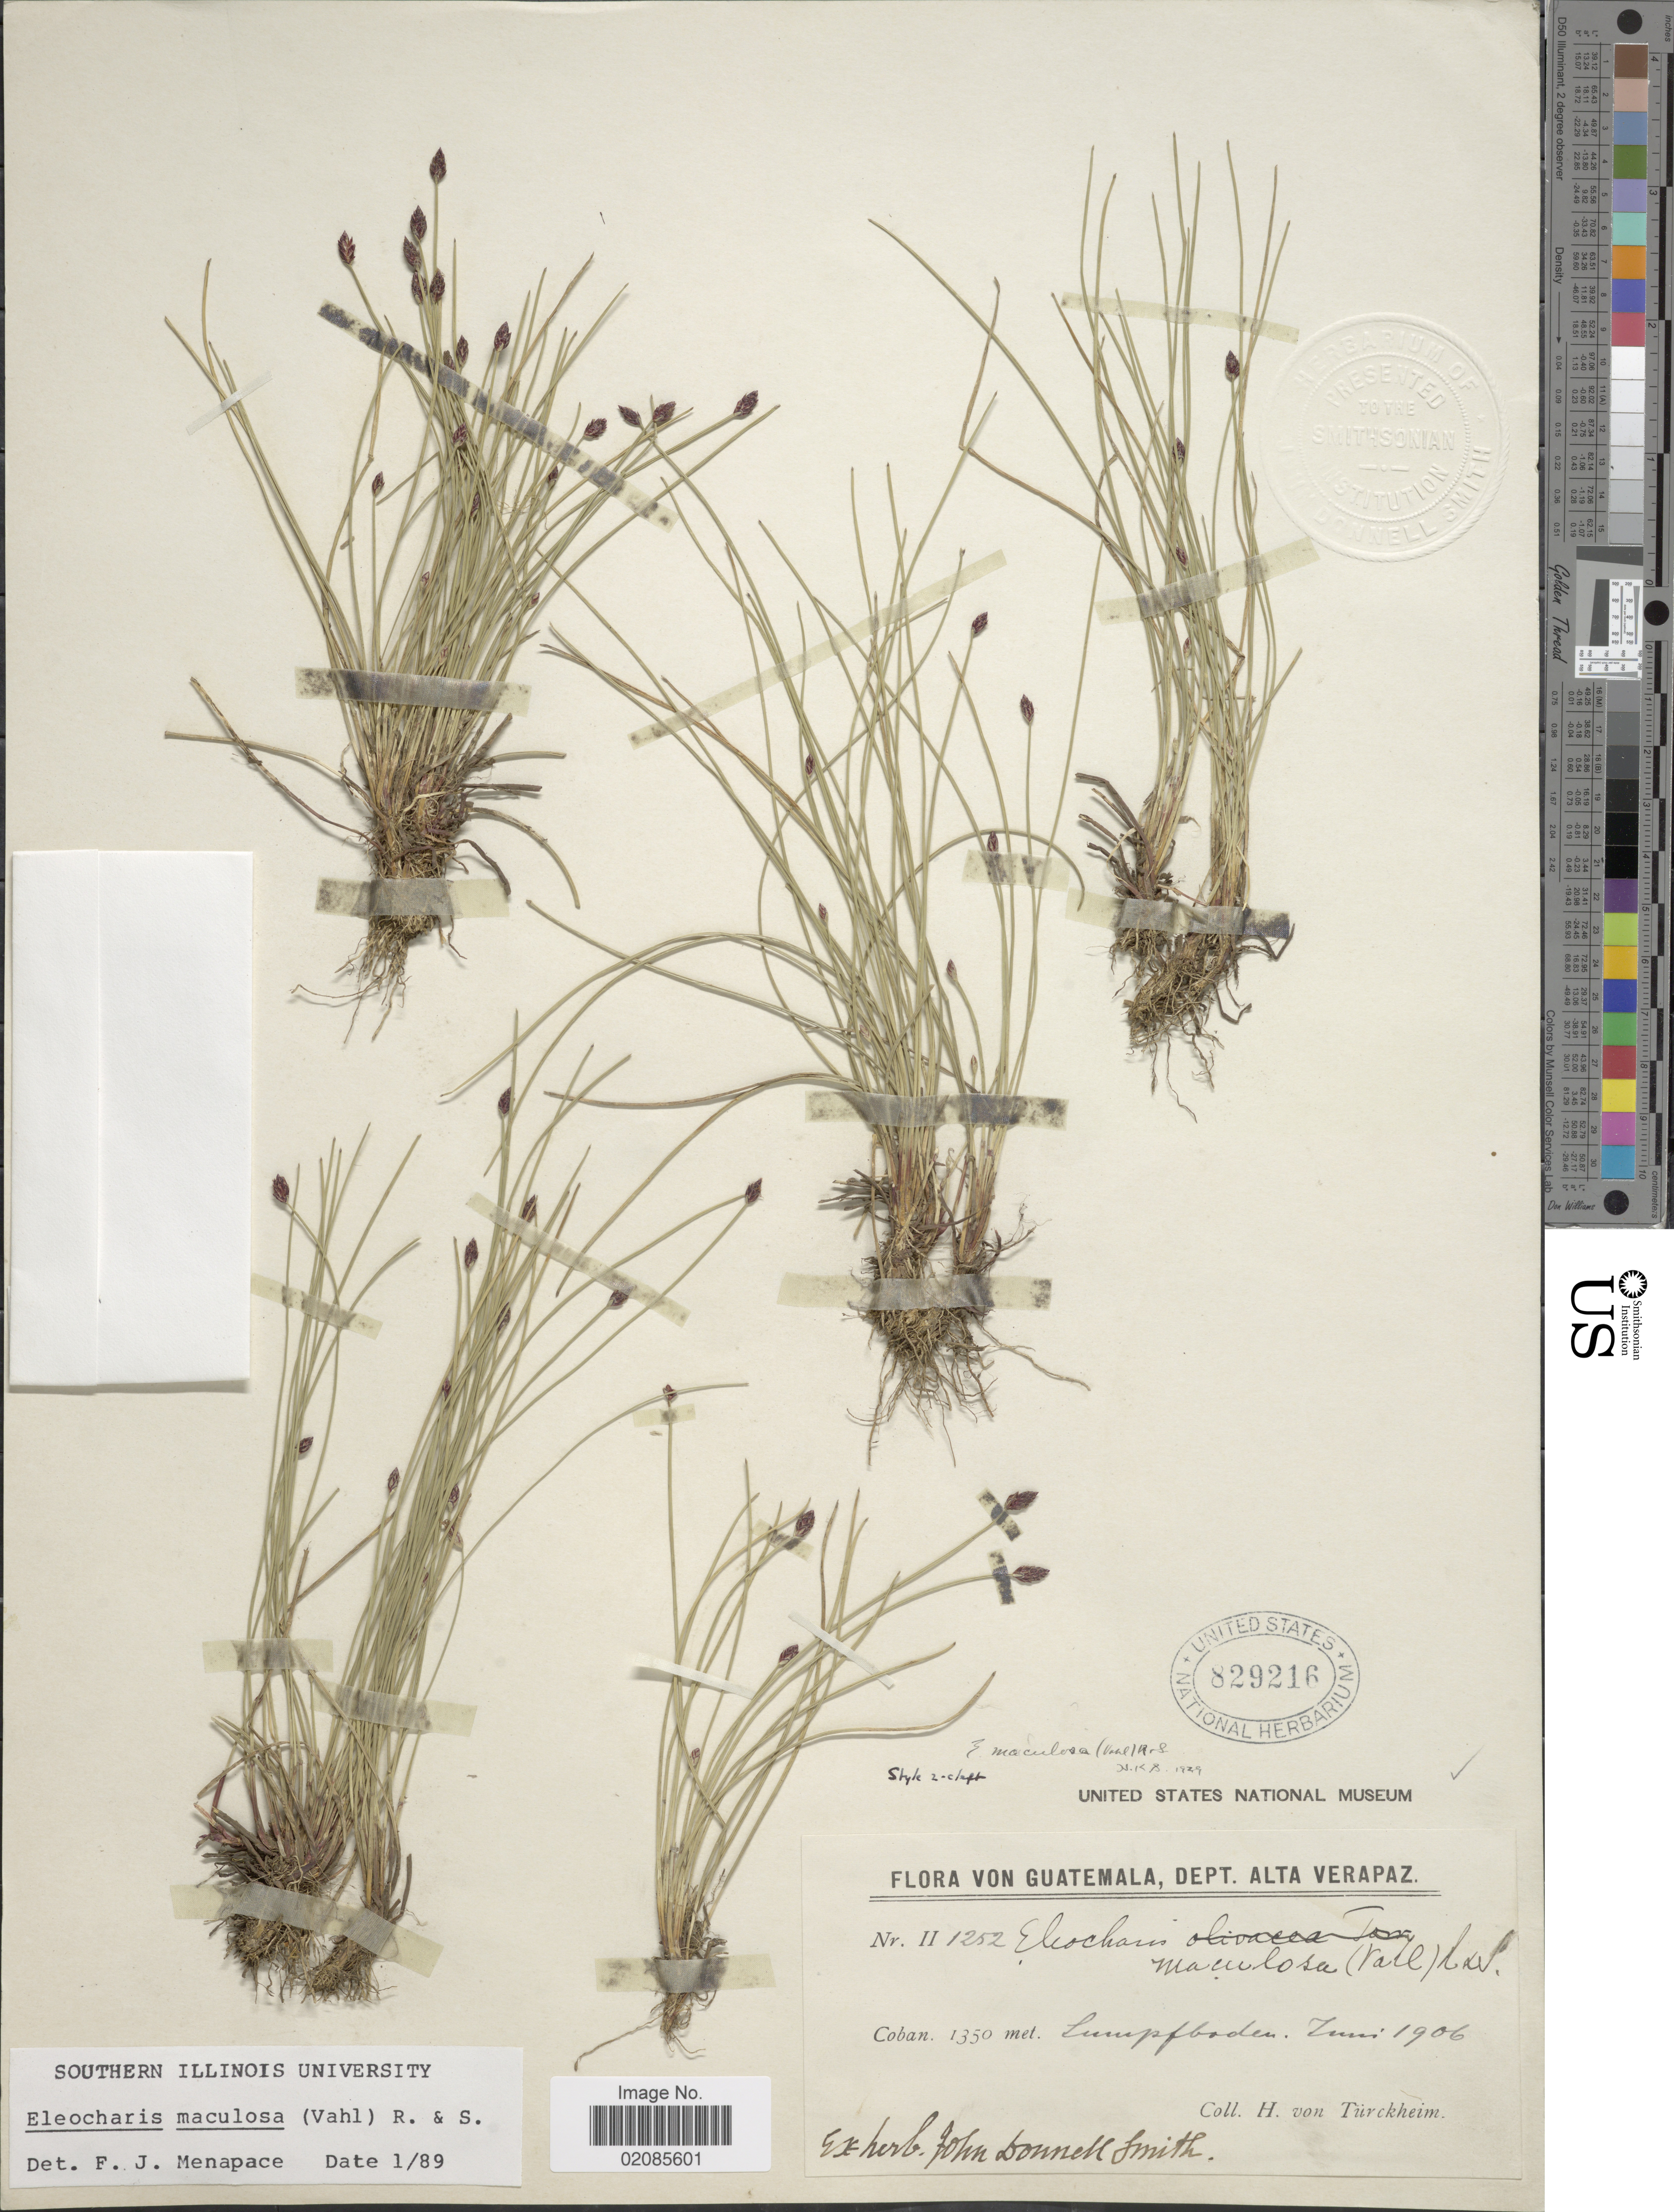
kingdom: Plantae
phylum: Tracheophyta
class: Liliopsida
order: Poales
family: Cyperaceae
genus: Eleocharis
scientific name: Eleocharis maculosa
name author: (Vahl) Roem. & Schult.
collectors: H. von Türckheim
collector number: II 1252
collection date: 1906-06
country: Guatemala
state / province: Alta Verapaz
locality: Coban, Sumpfboden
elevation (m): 1350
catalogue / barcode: US 829216